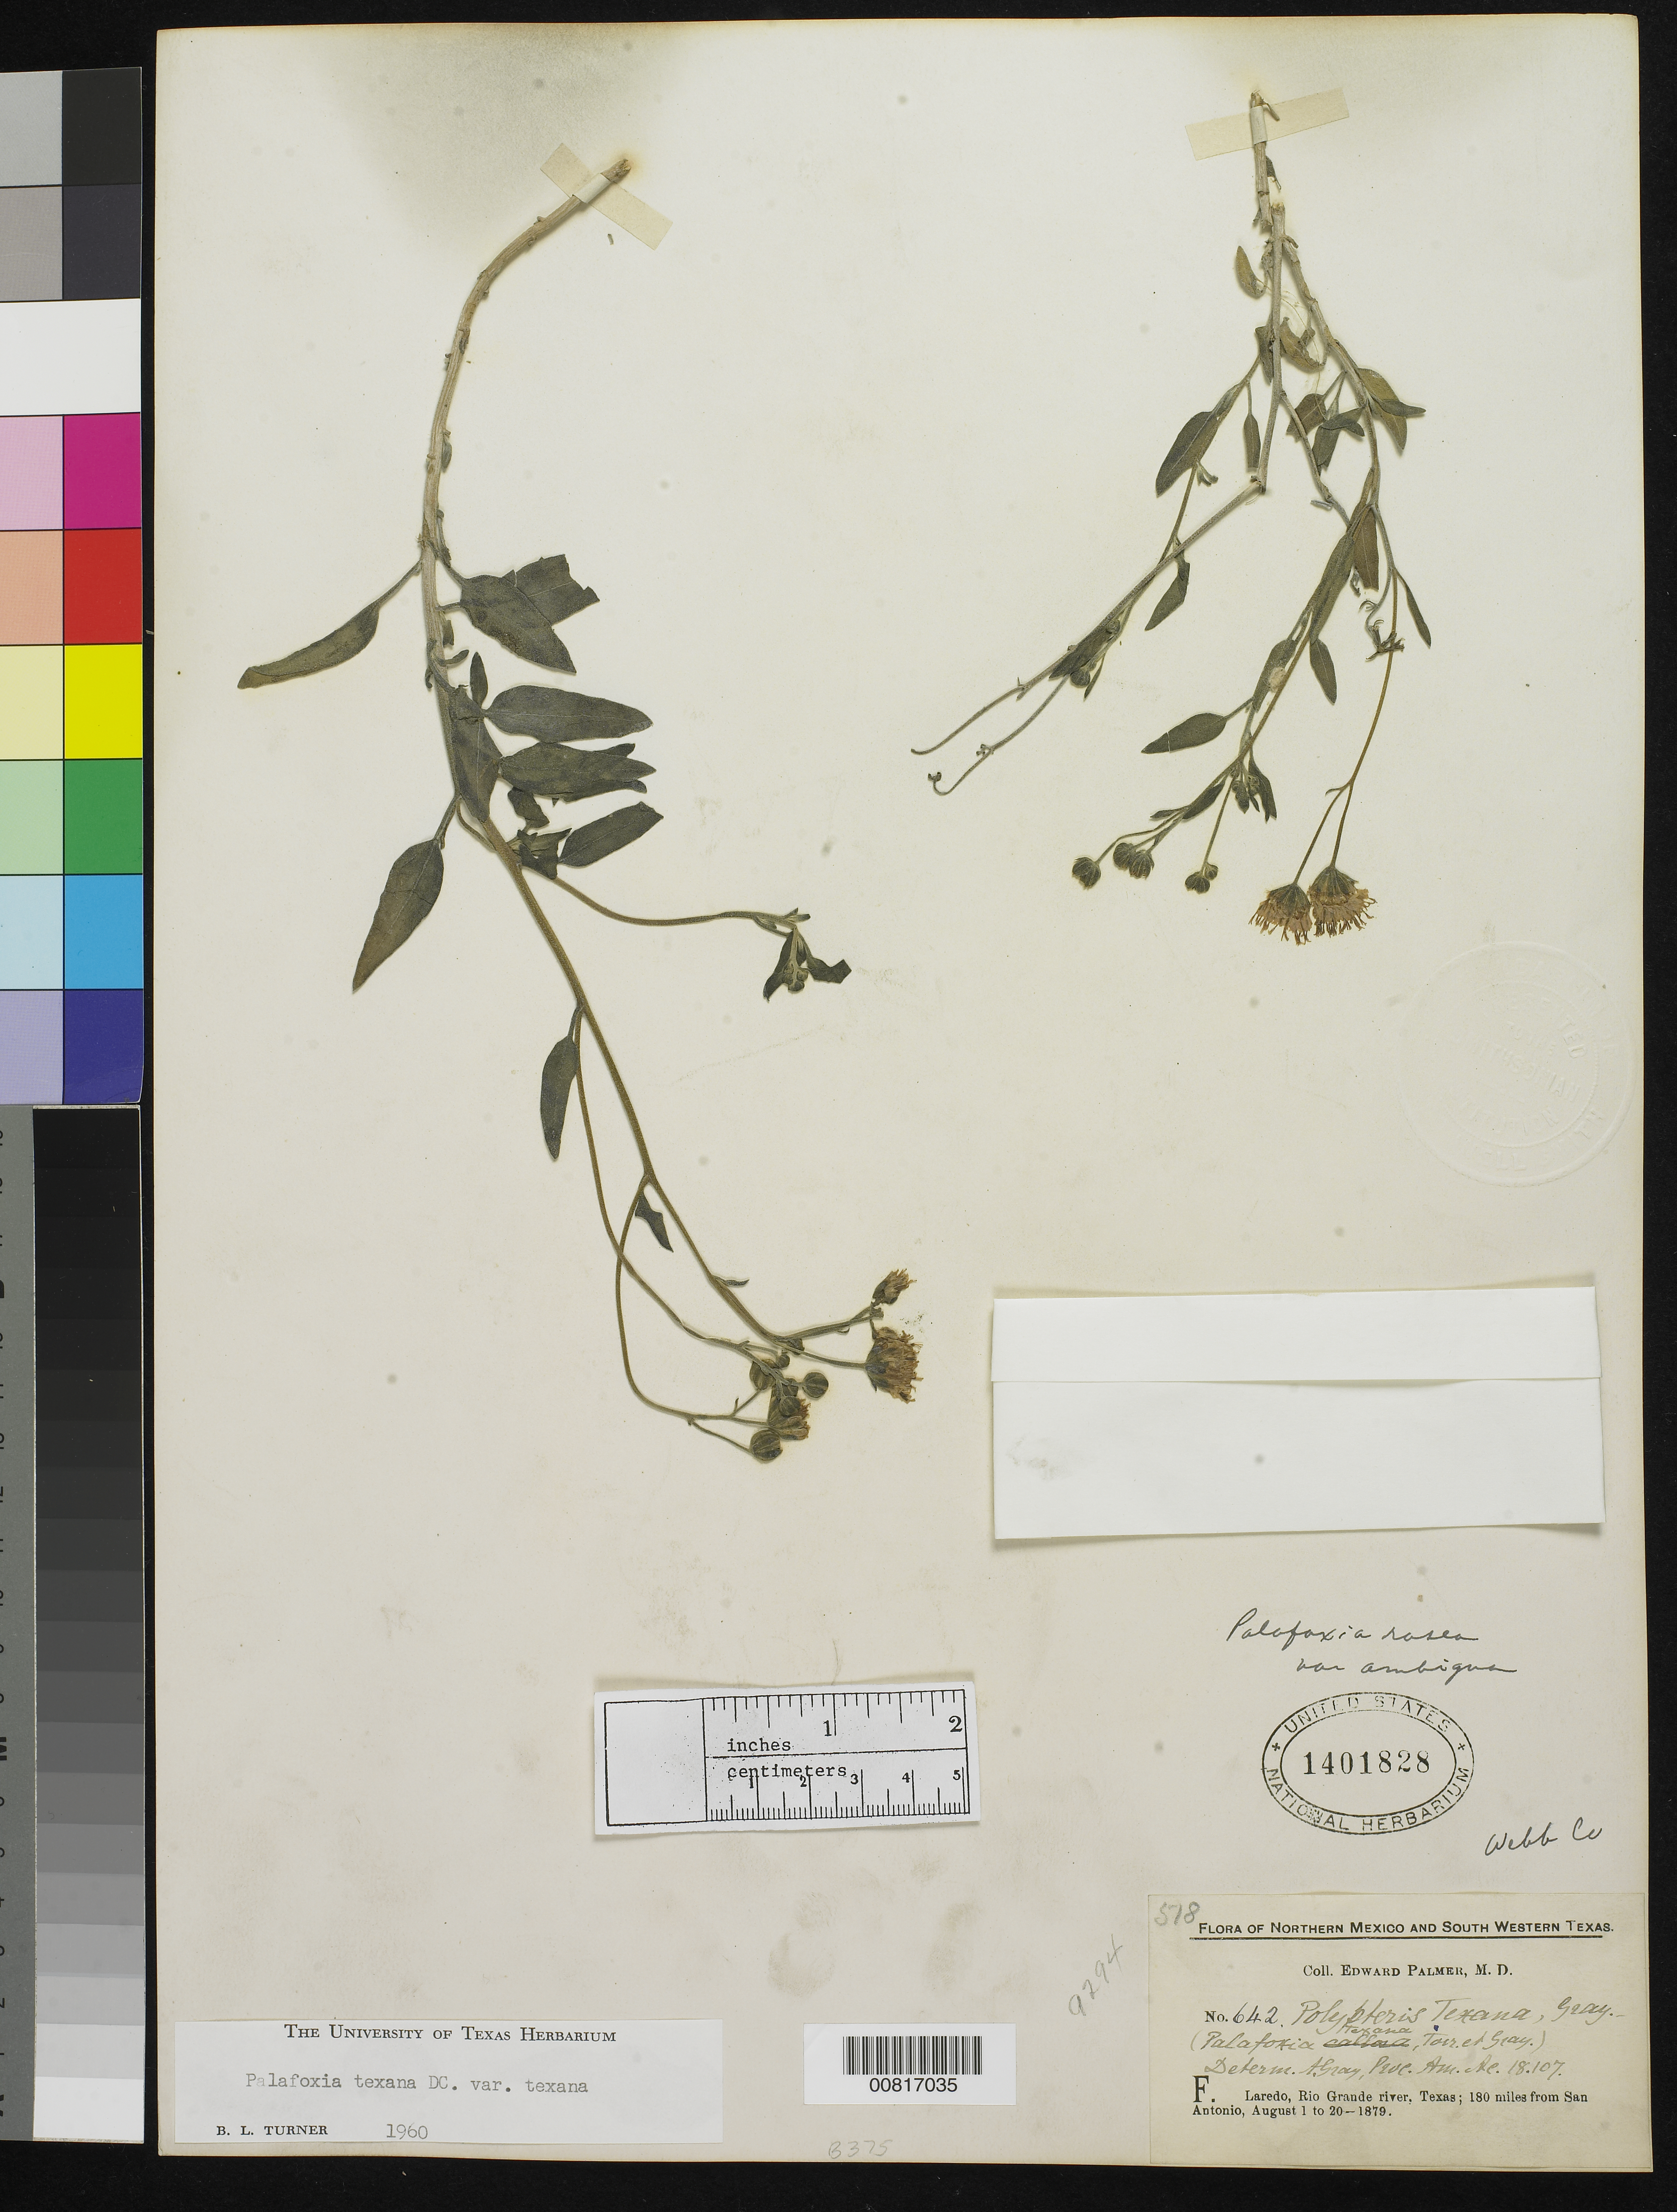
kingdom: Plantae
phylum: Tracheophyta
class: Magnoliopsida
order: Asterales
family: Asteraceae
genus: Palafoxia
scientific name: Palafoxia texana var. texana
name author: DC.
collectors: E. Palmer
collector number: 642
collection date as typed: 01 Aug 1879 to 20 Aug 1879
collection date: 1879-08-01/1879-08-20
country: United States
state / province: Texas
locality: F. Laredo, Rio Grande river, Texas; 180 miles from San Antonio.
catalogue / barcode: US 1401828